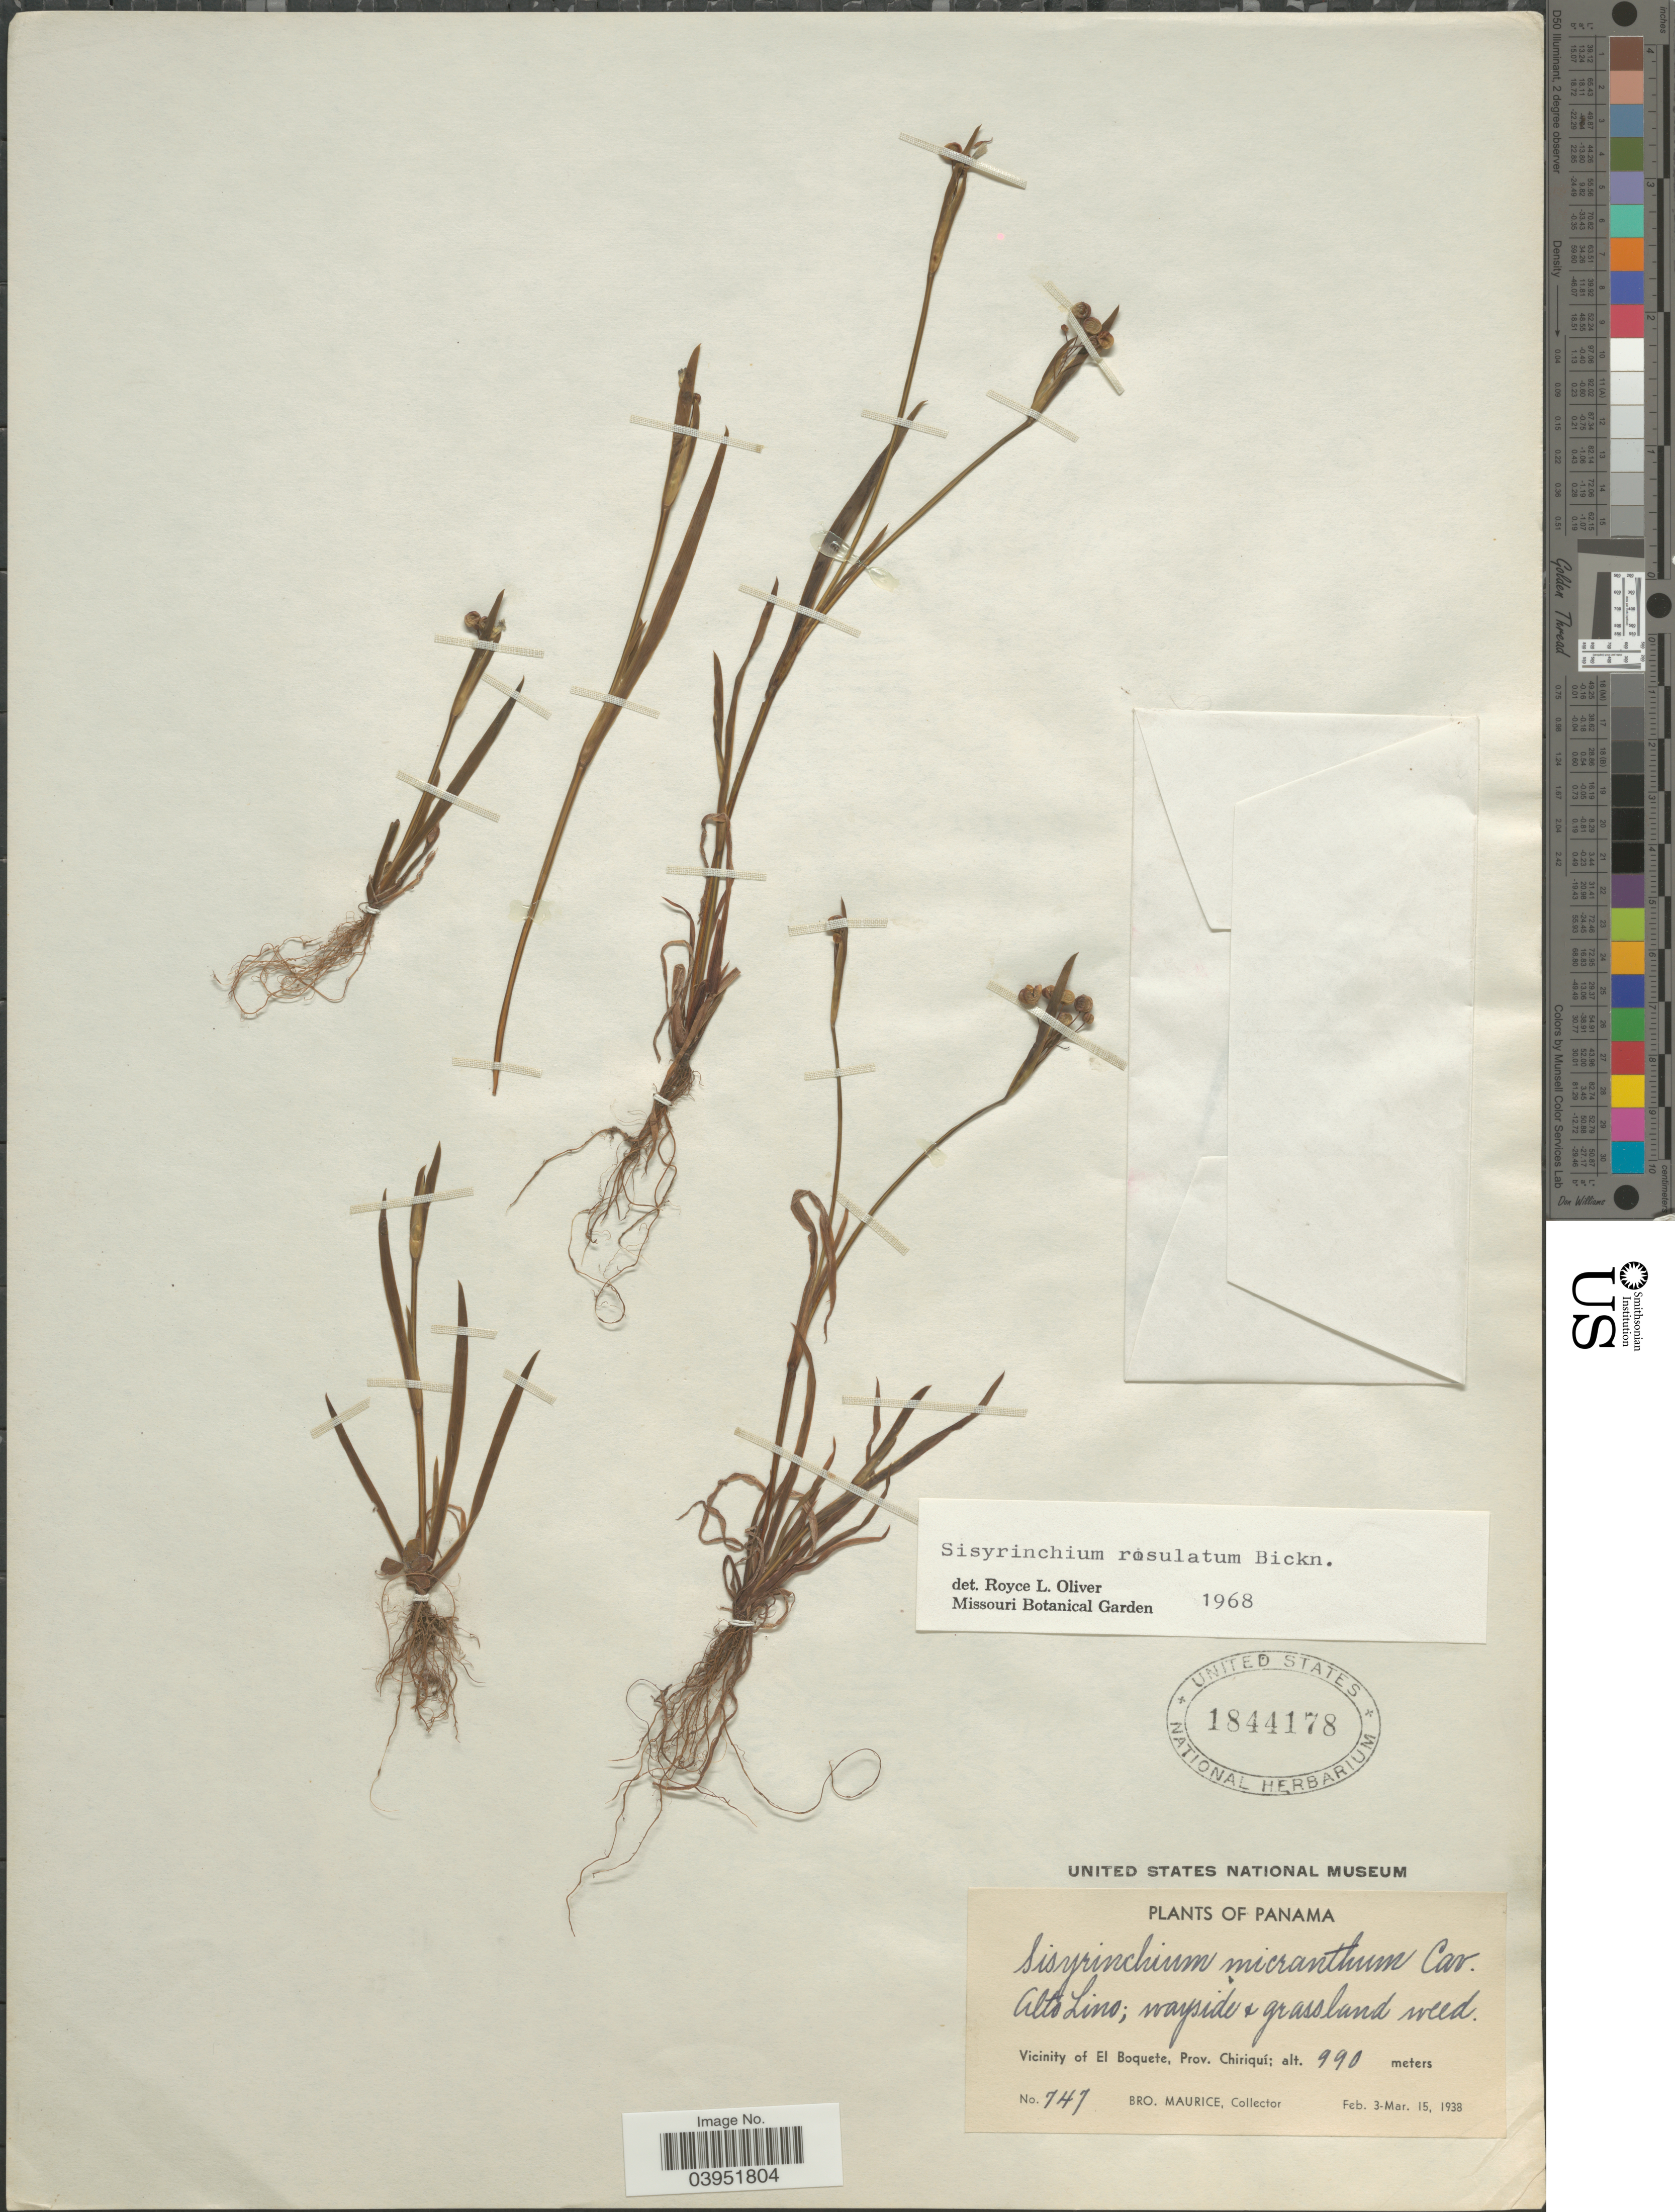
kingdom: Plantae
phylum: Tracheophyta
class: Liliopsida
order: Asparagales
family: Iridaceae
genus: Sisyrinchium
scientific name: Sisyrinchium rosulatum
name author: E.P. Bicknell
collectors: B. Maurice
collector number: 747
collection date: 1938-02-03/1938-03-15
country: Panama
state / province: Chiriqui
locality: Alto Lino. Vicinity of El Boquete.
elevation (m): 990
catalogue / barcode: US 1844178